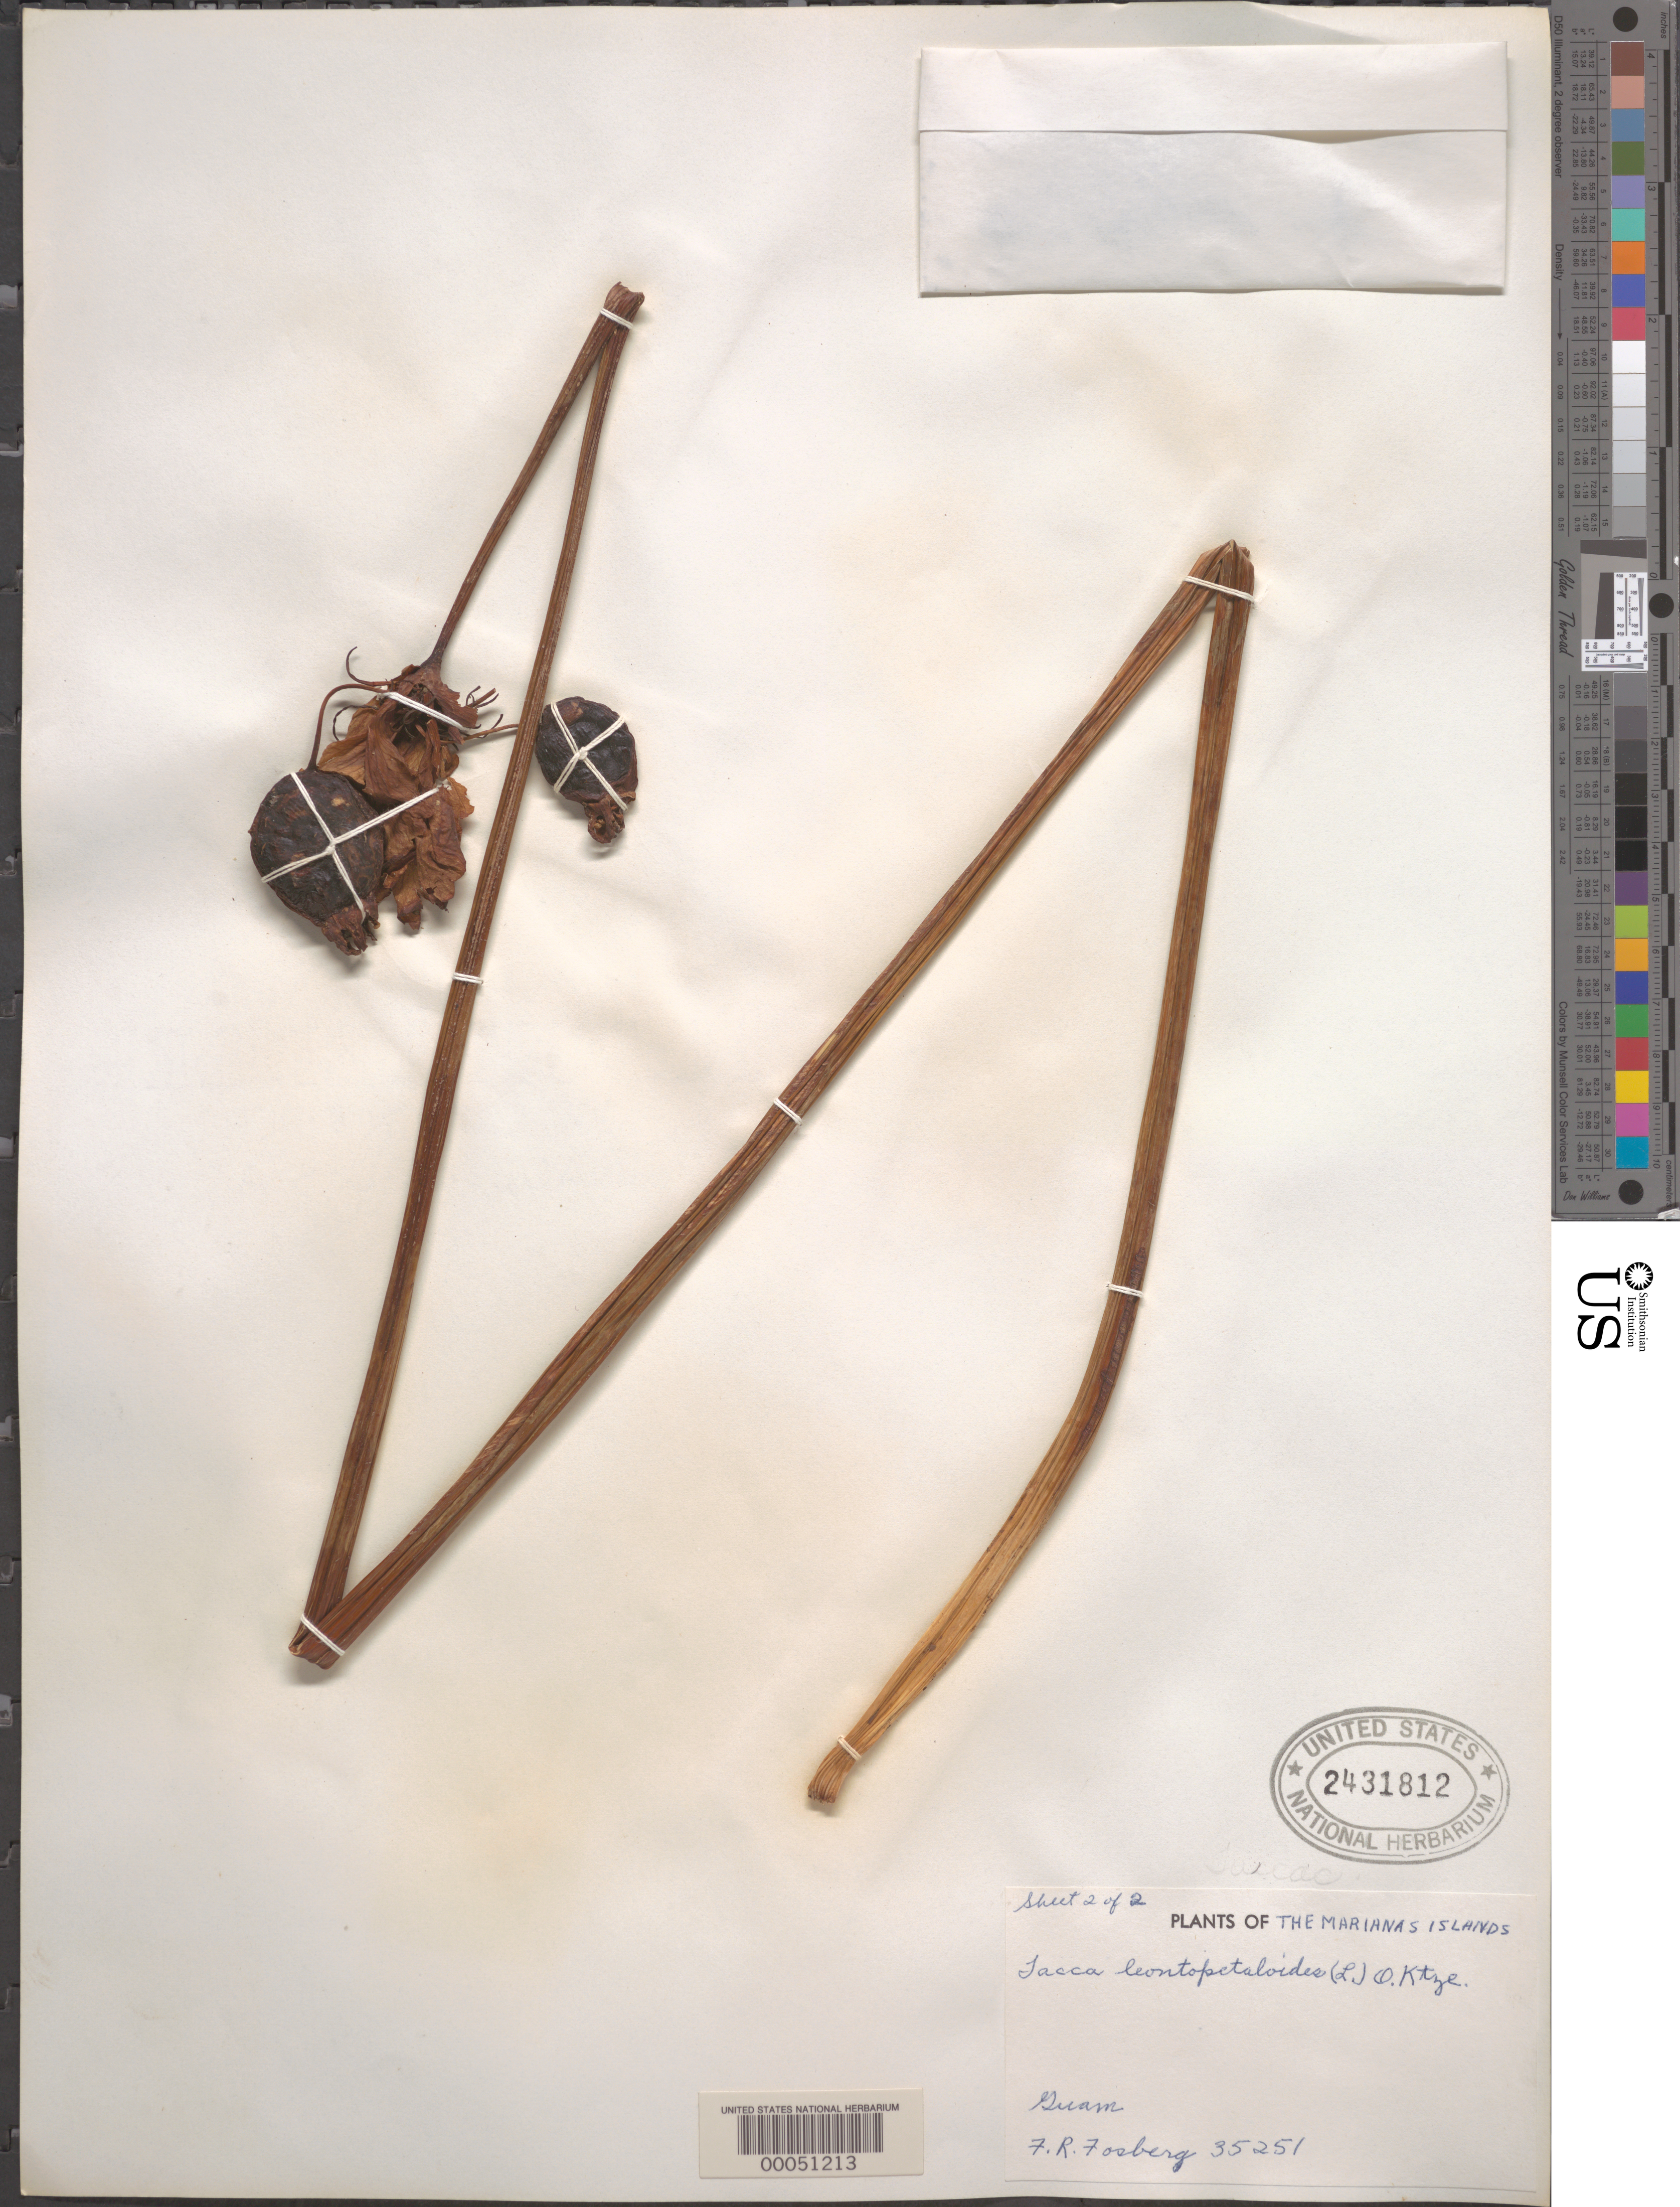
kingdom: Plantae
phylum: Tracheophyta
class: Liliopsida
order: Dioscoreales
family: Dioscoreaceae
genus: Tacca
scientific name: Tacca leontopetaloides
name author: (L.) Kuntze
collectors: F. R. Fosberg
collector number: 35251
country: Guam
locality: The Marianas Islands.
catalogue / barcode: US 2431812